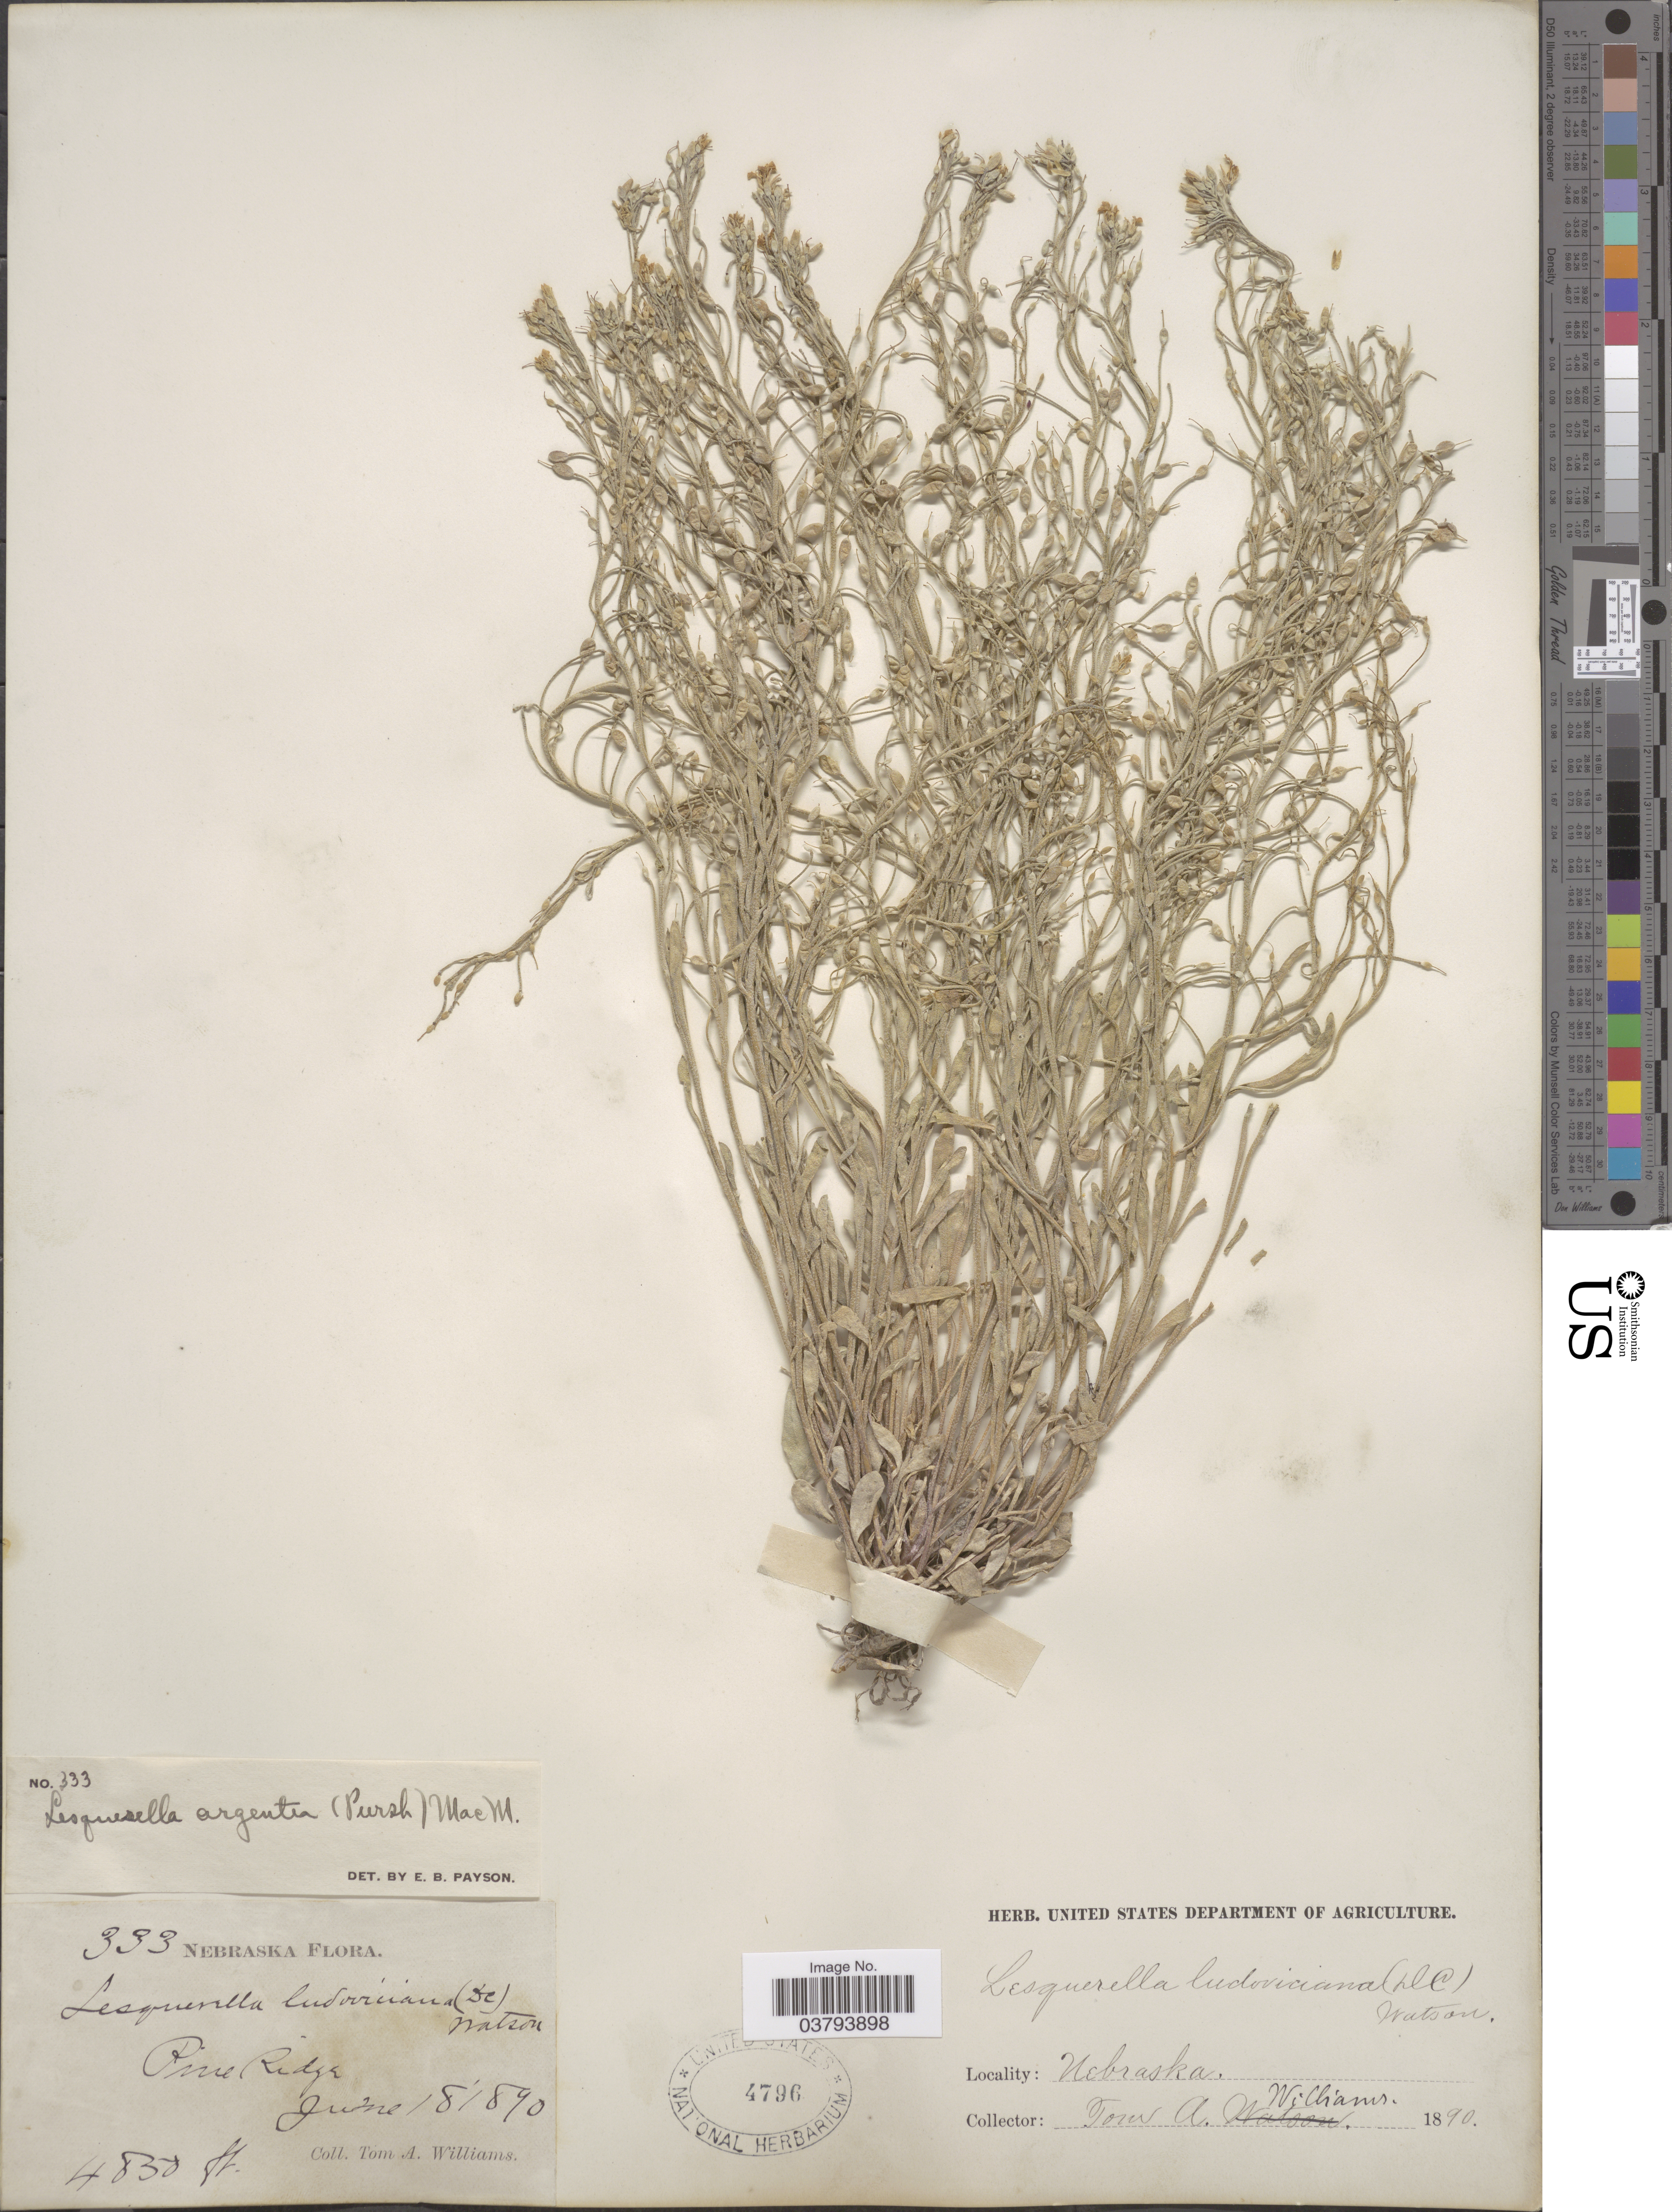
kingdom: Plantae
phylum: Tracheophyta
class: Magnoliopsida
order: Brassicales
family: Brassicaceae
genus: Lesquerella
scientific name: Lesquerella ludoviciana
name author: (Nutt.) S. Watson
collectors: T. Williams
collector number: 333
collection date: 1890-06-18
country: United States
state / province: Nebraska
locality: Pine Ridge.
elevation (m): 1478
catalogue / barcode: US 4796